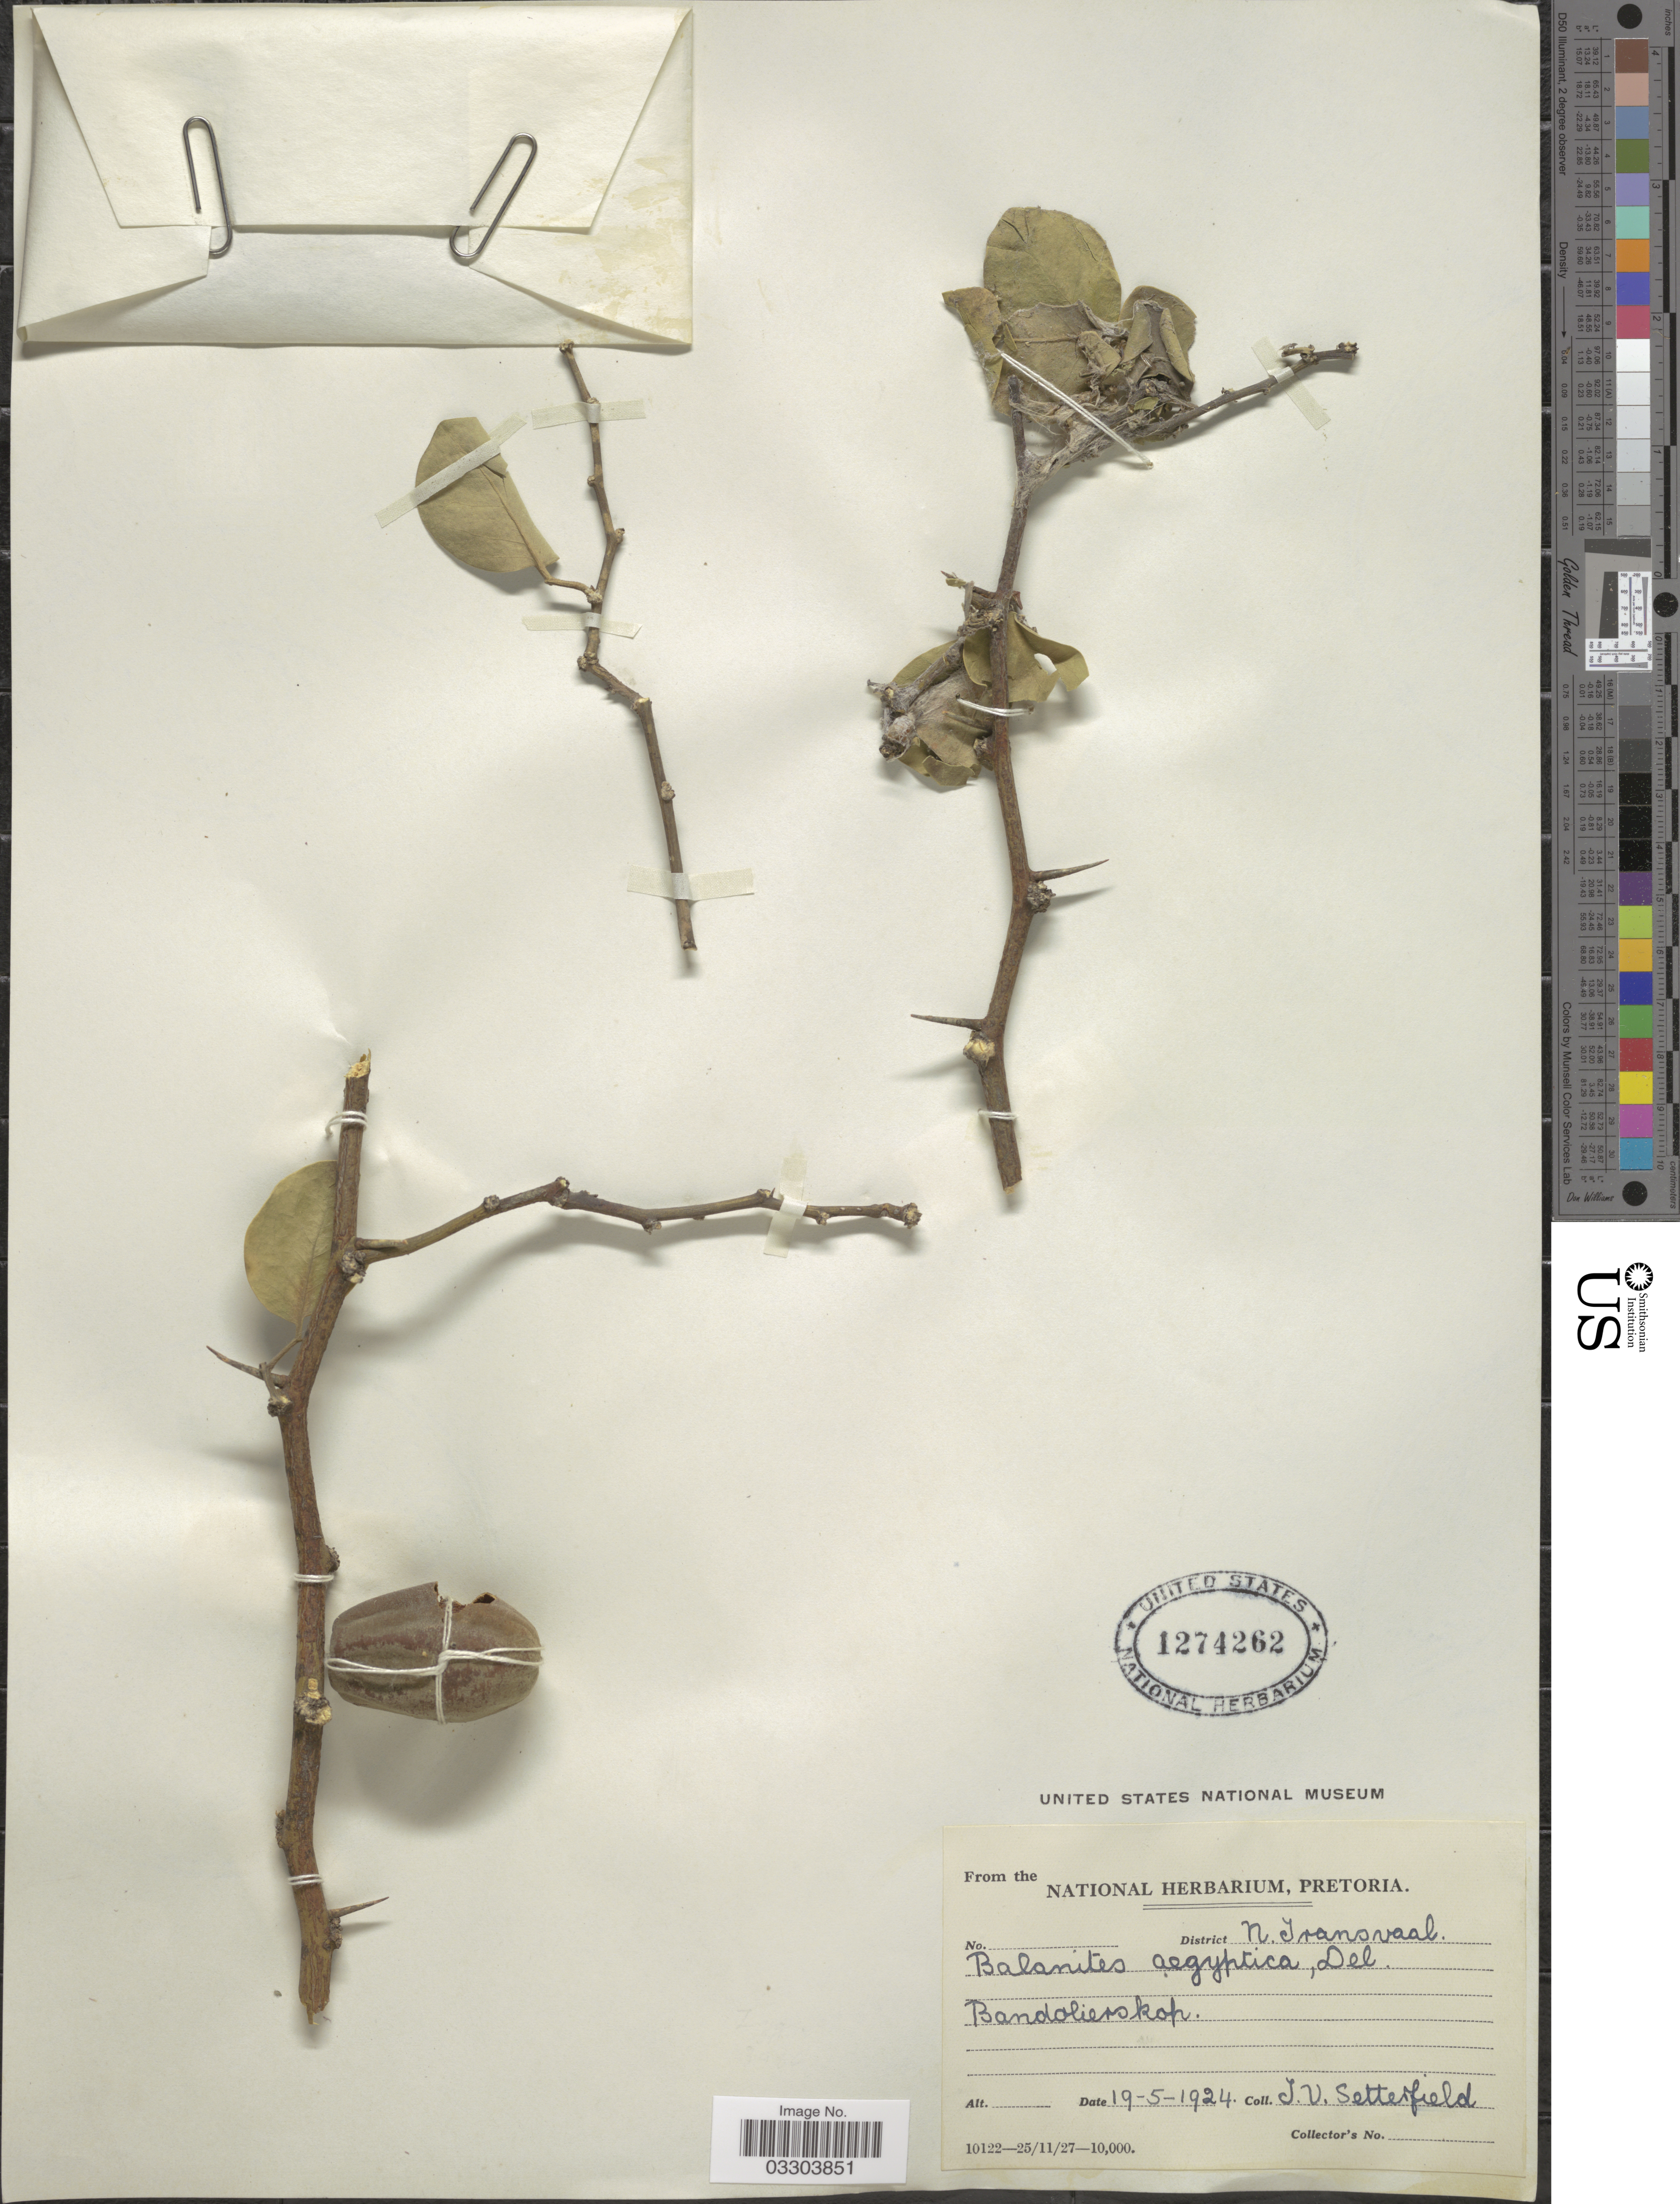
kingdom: Plantae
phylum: Tracheophyta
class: Magnoliopsida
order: Zygophyllales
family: Zygophyllaceae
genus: Balanites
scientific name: Balanites aegyptiaca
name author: (L.) Delile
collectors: J. Setterfield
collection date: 1924-05-19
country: South Africa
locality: District N. Transvaal. Bandolierskop.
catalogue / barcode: US 1274262